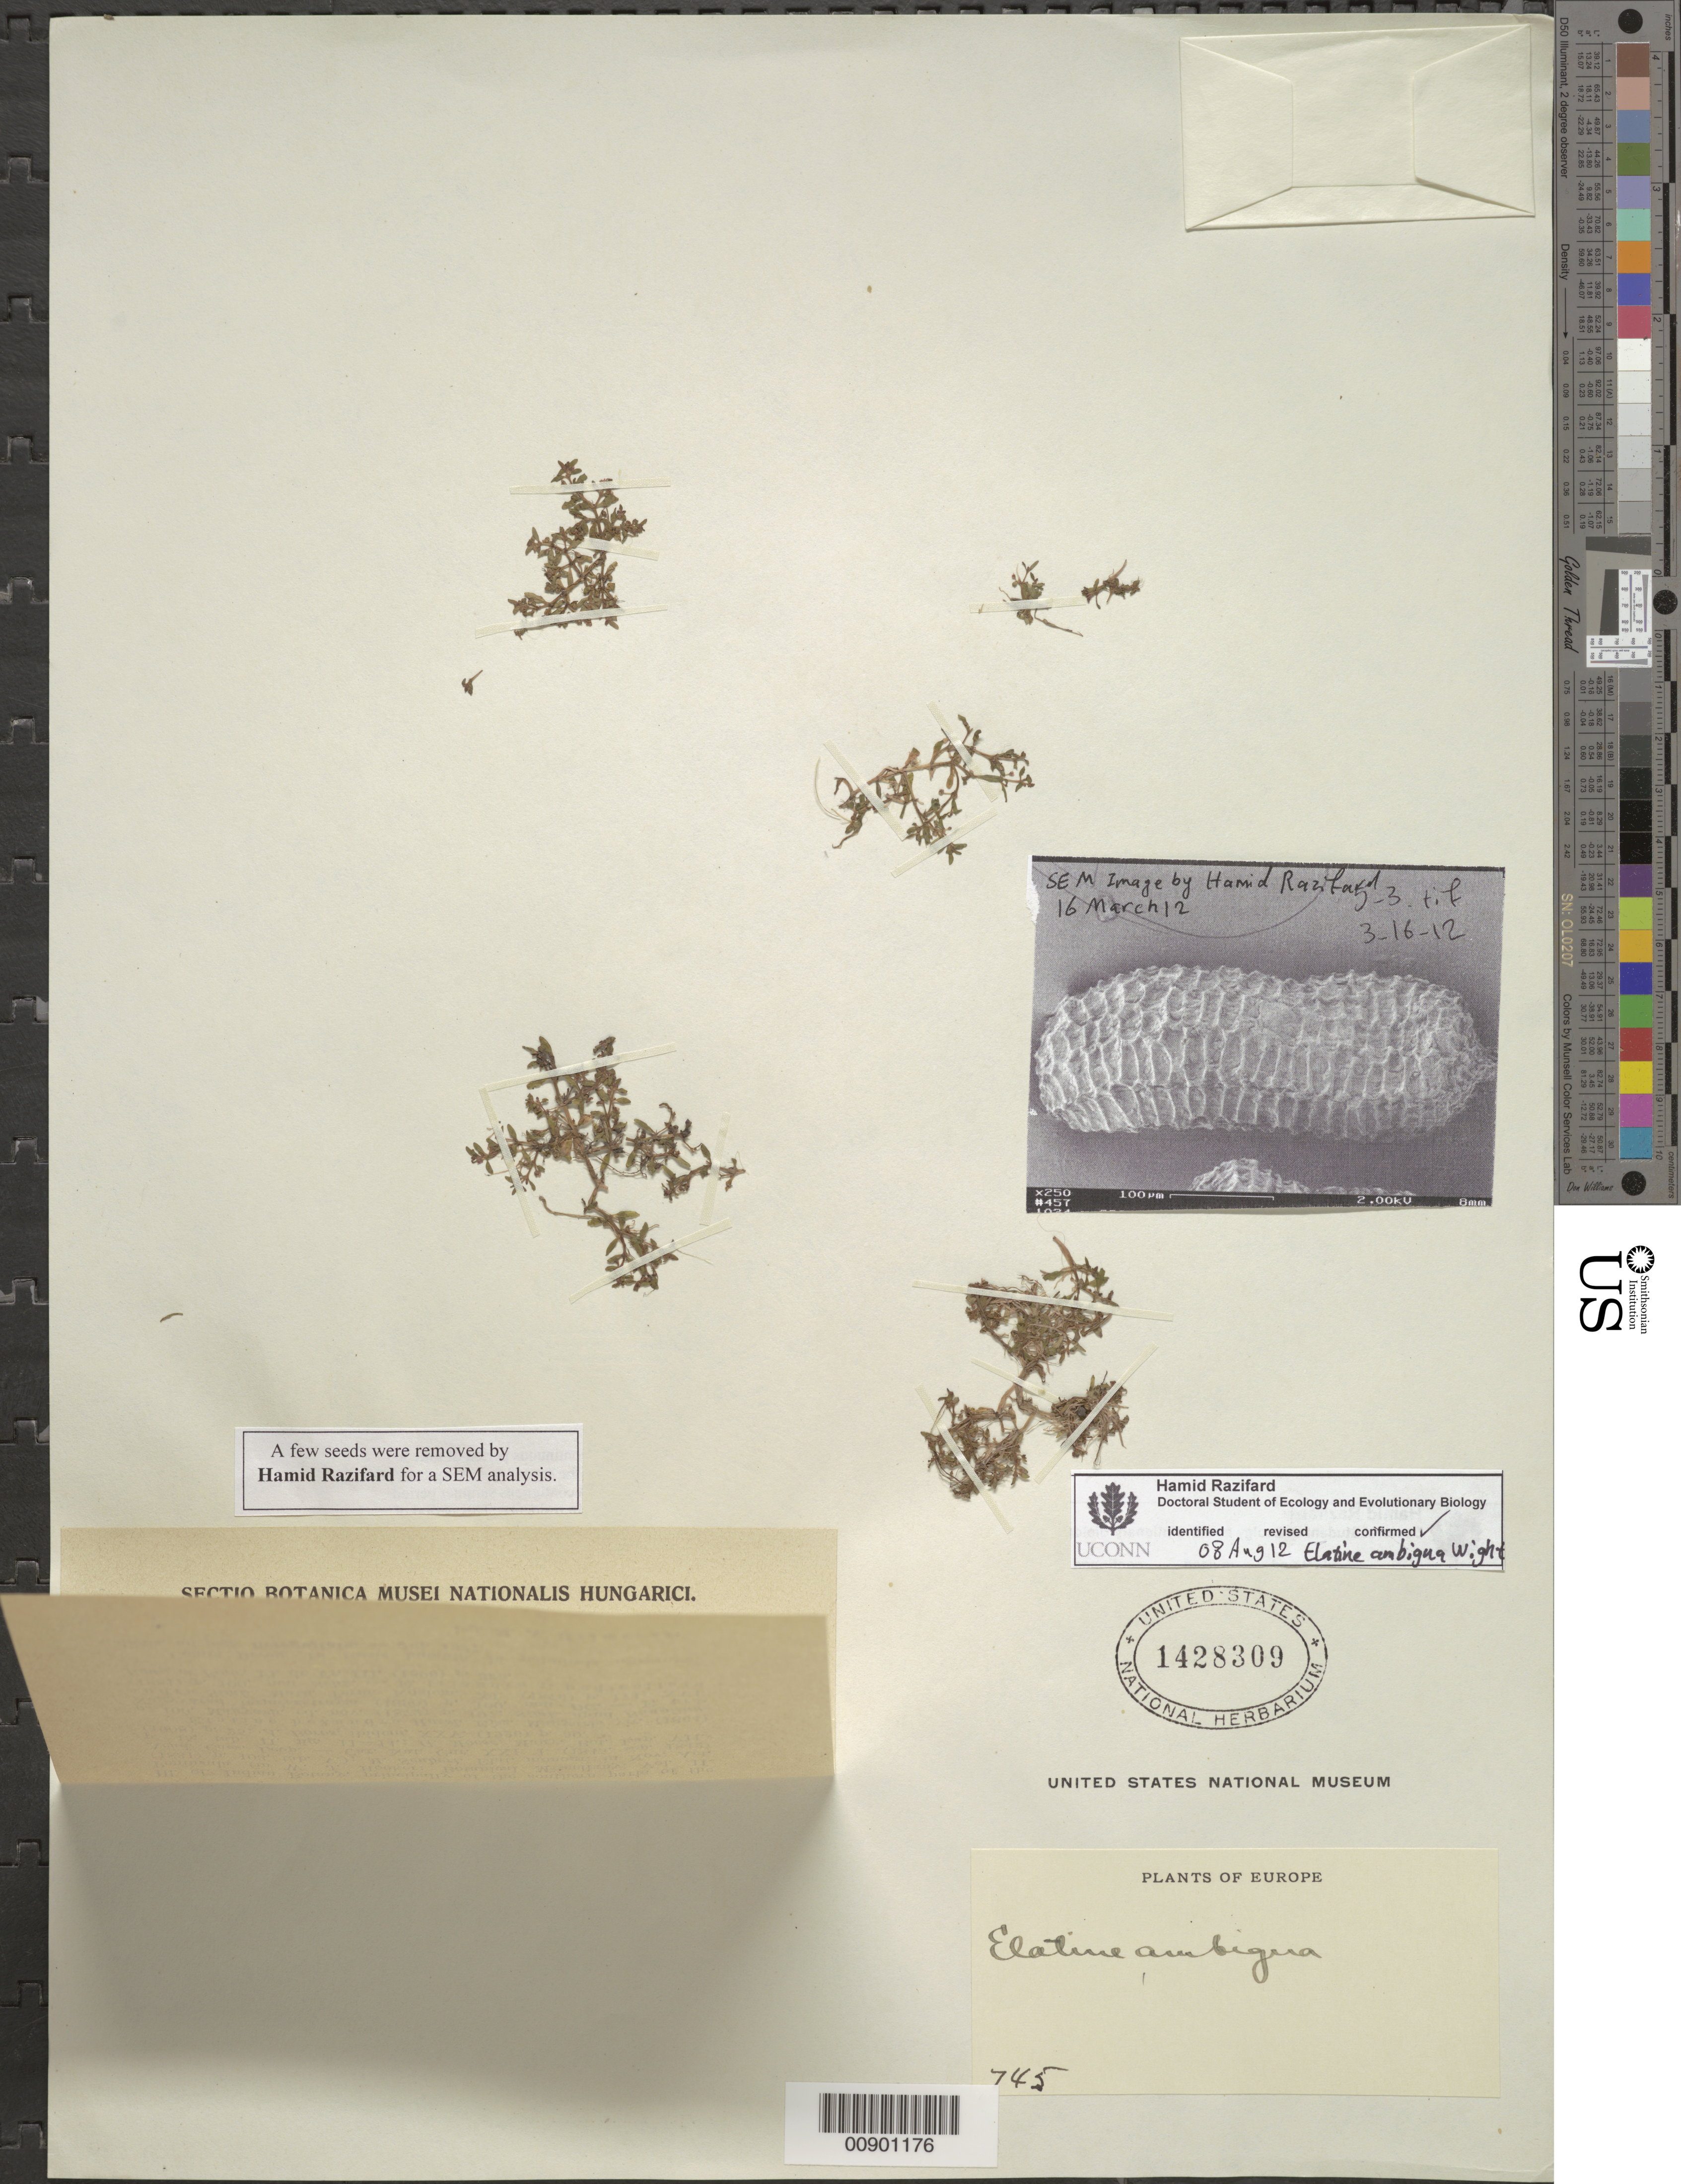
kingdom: Plantae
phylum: Tracheophyta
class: Magnoliopsida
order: Malpighiales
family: Elatinaceae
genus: Elatine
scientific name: Elatine ambigua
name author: Wight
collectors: M. Helmeczy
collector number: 745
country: Hungary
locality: Beregujfalu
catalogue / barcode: US 1428309